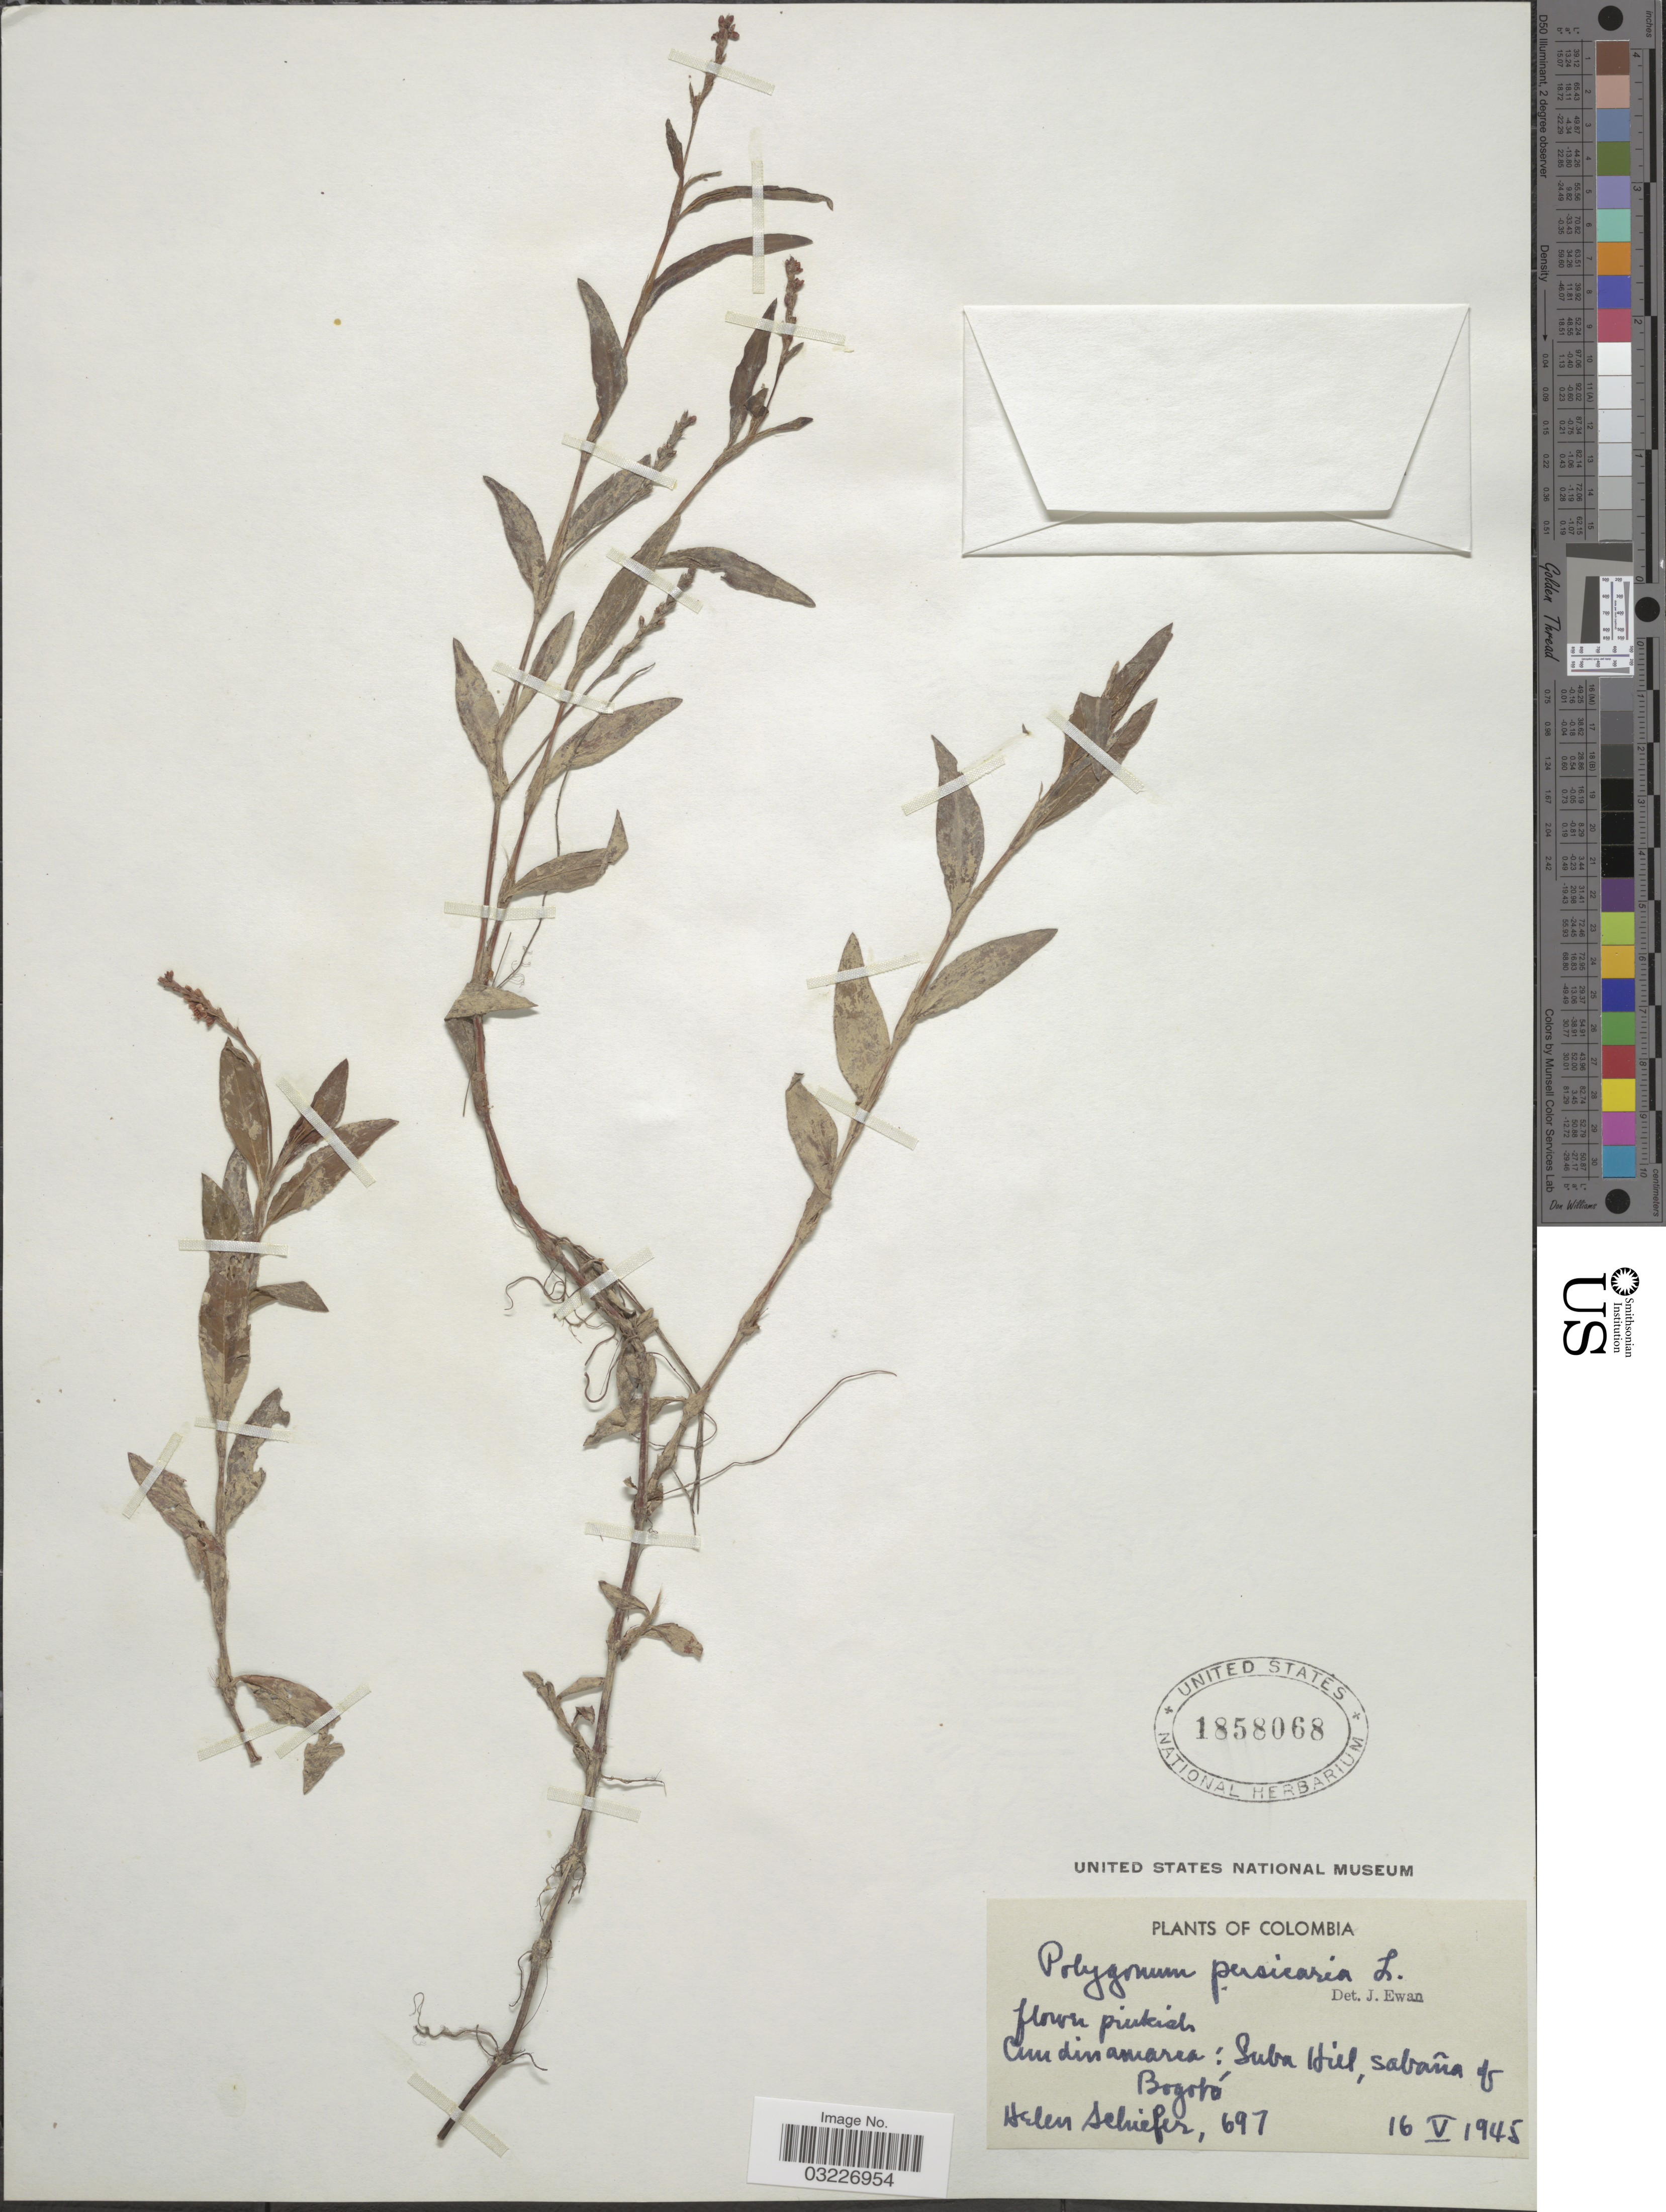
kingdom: Plantae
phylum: Tracheophyta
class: Magnoliopsida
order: Caryophyllales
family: Polygonaceae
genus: Polygonum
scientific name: Polygonum persicaria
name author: L.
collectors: H. Schiefer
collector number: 697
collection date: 1945-05-16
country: Colombia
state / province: Cundinamarca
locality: Suba Hill, sabaña of Bogotá.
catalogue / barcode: US 1858068